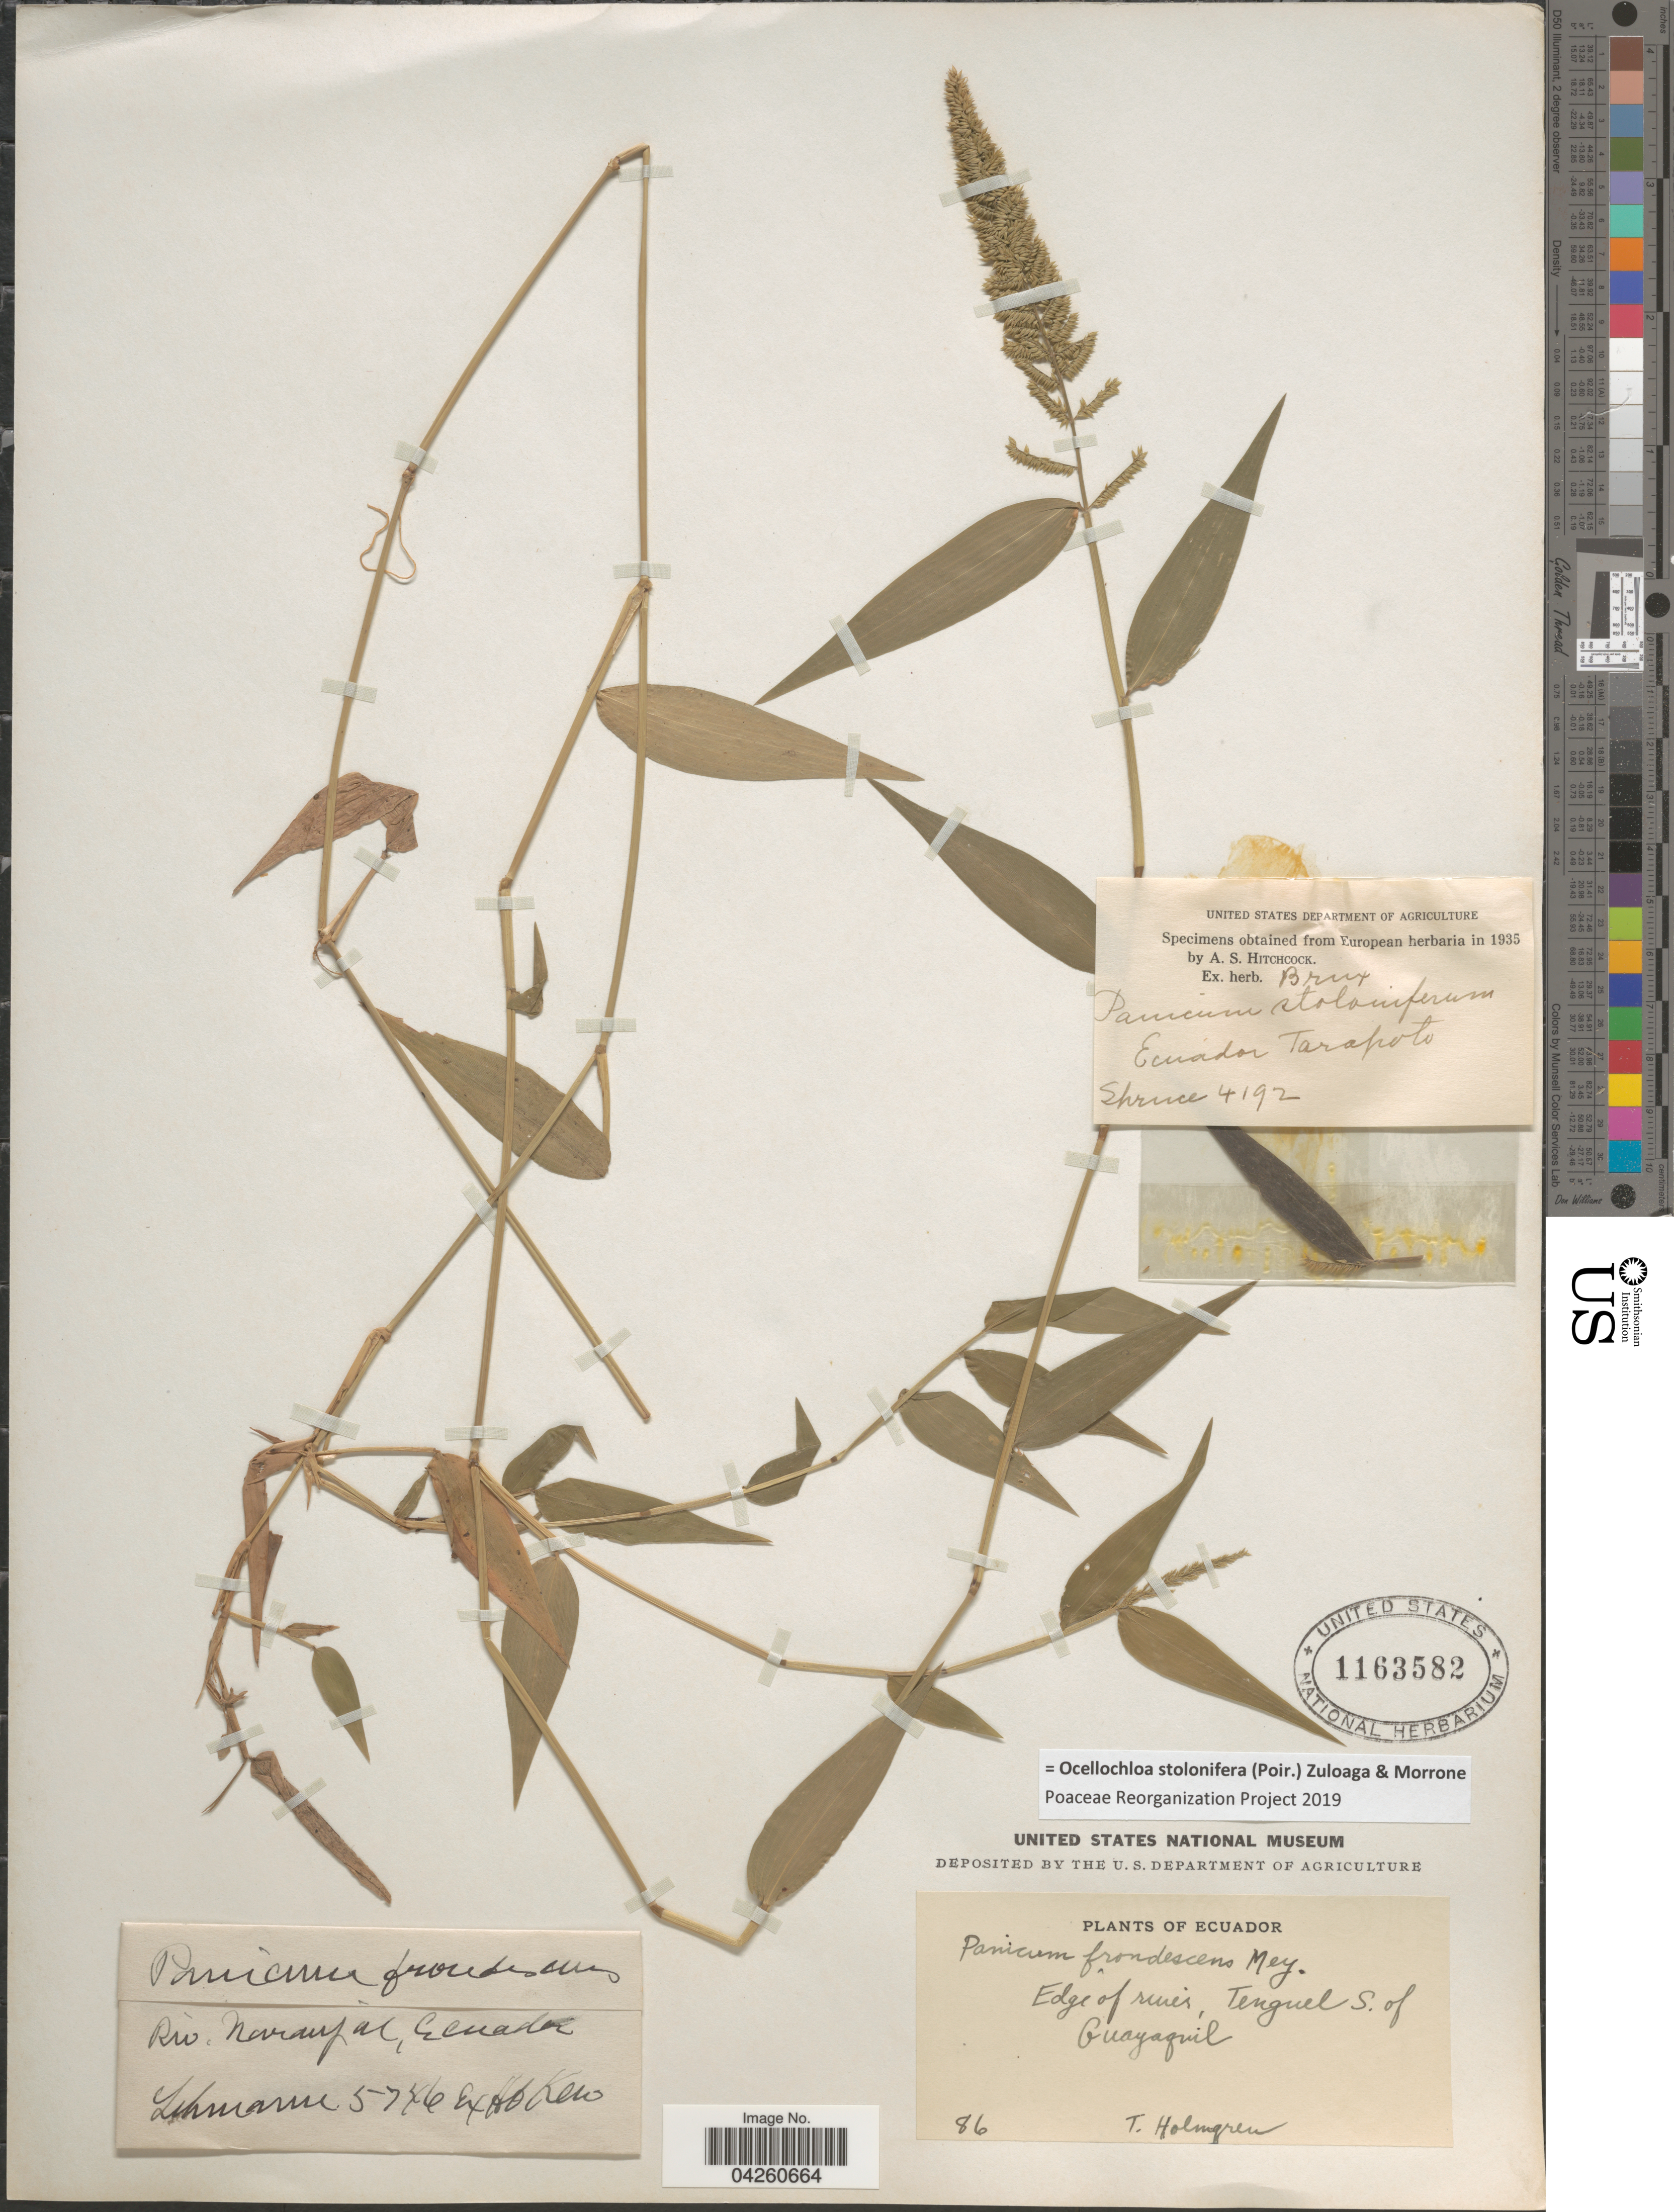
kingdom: Plantae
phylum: Tracheophyta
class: Liliopsida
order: Poales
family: Poaceae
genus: Ocellochloa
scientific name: Ocellochloa stolonifera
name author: (Poir.) Zuloaga & Morrone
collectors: -. Lehmann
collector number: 5746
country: Ecuador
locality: Rio. Naranjal.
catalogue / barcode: US 1163582-2